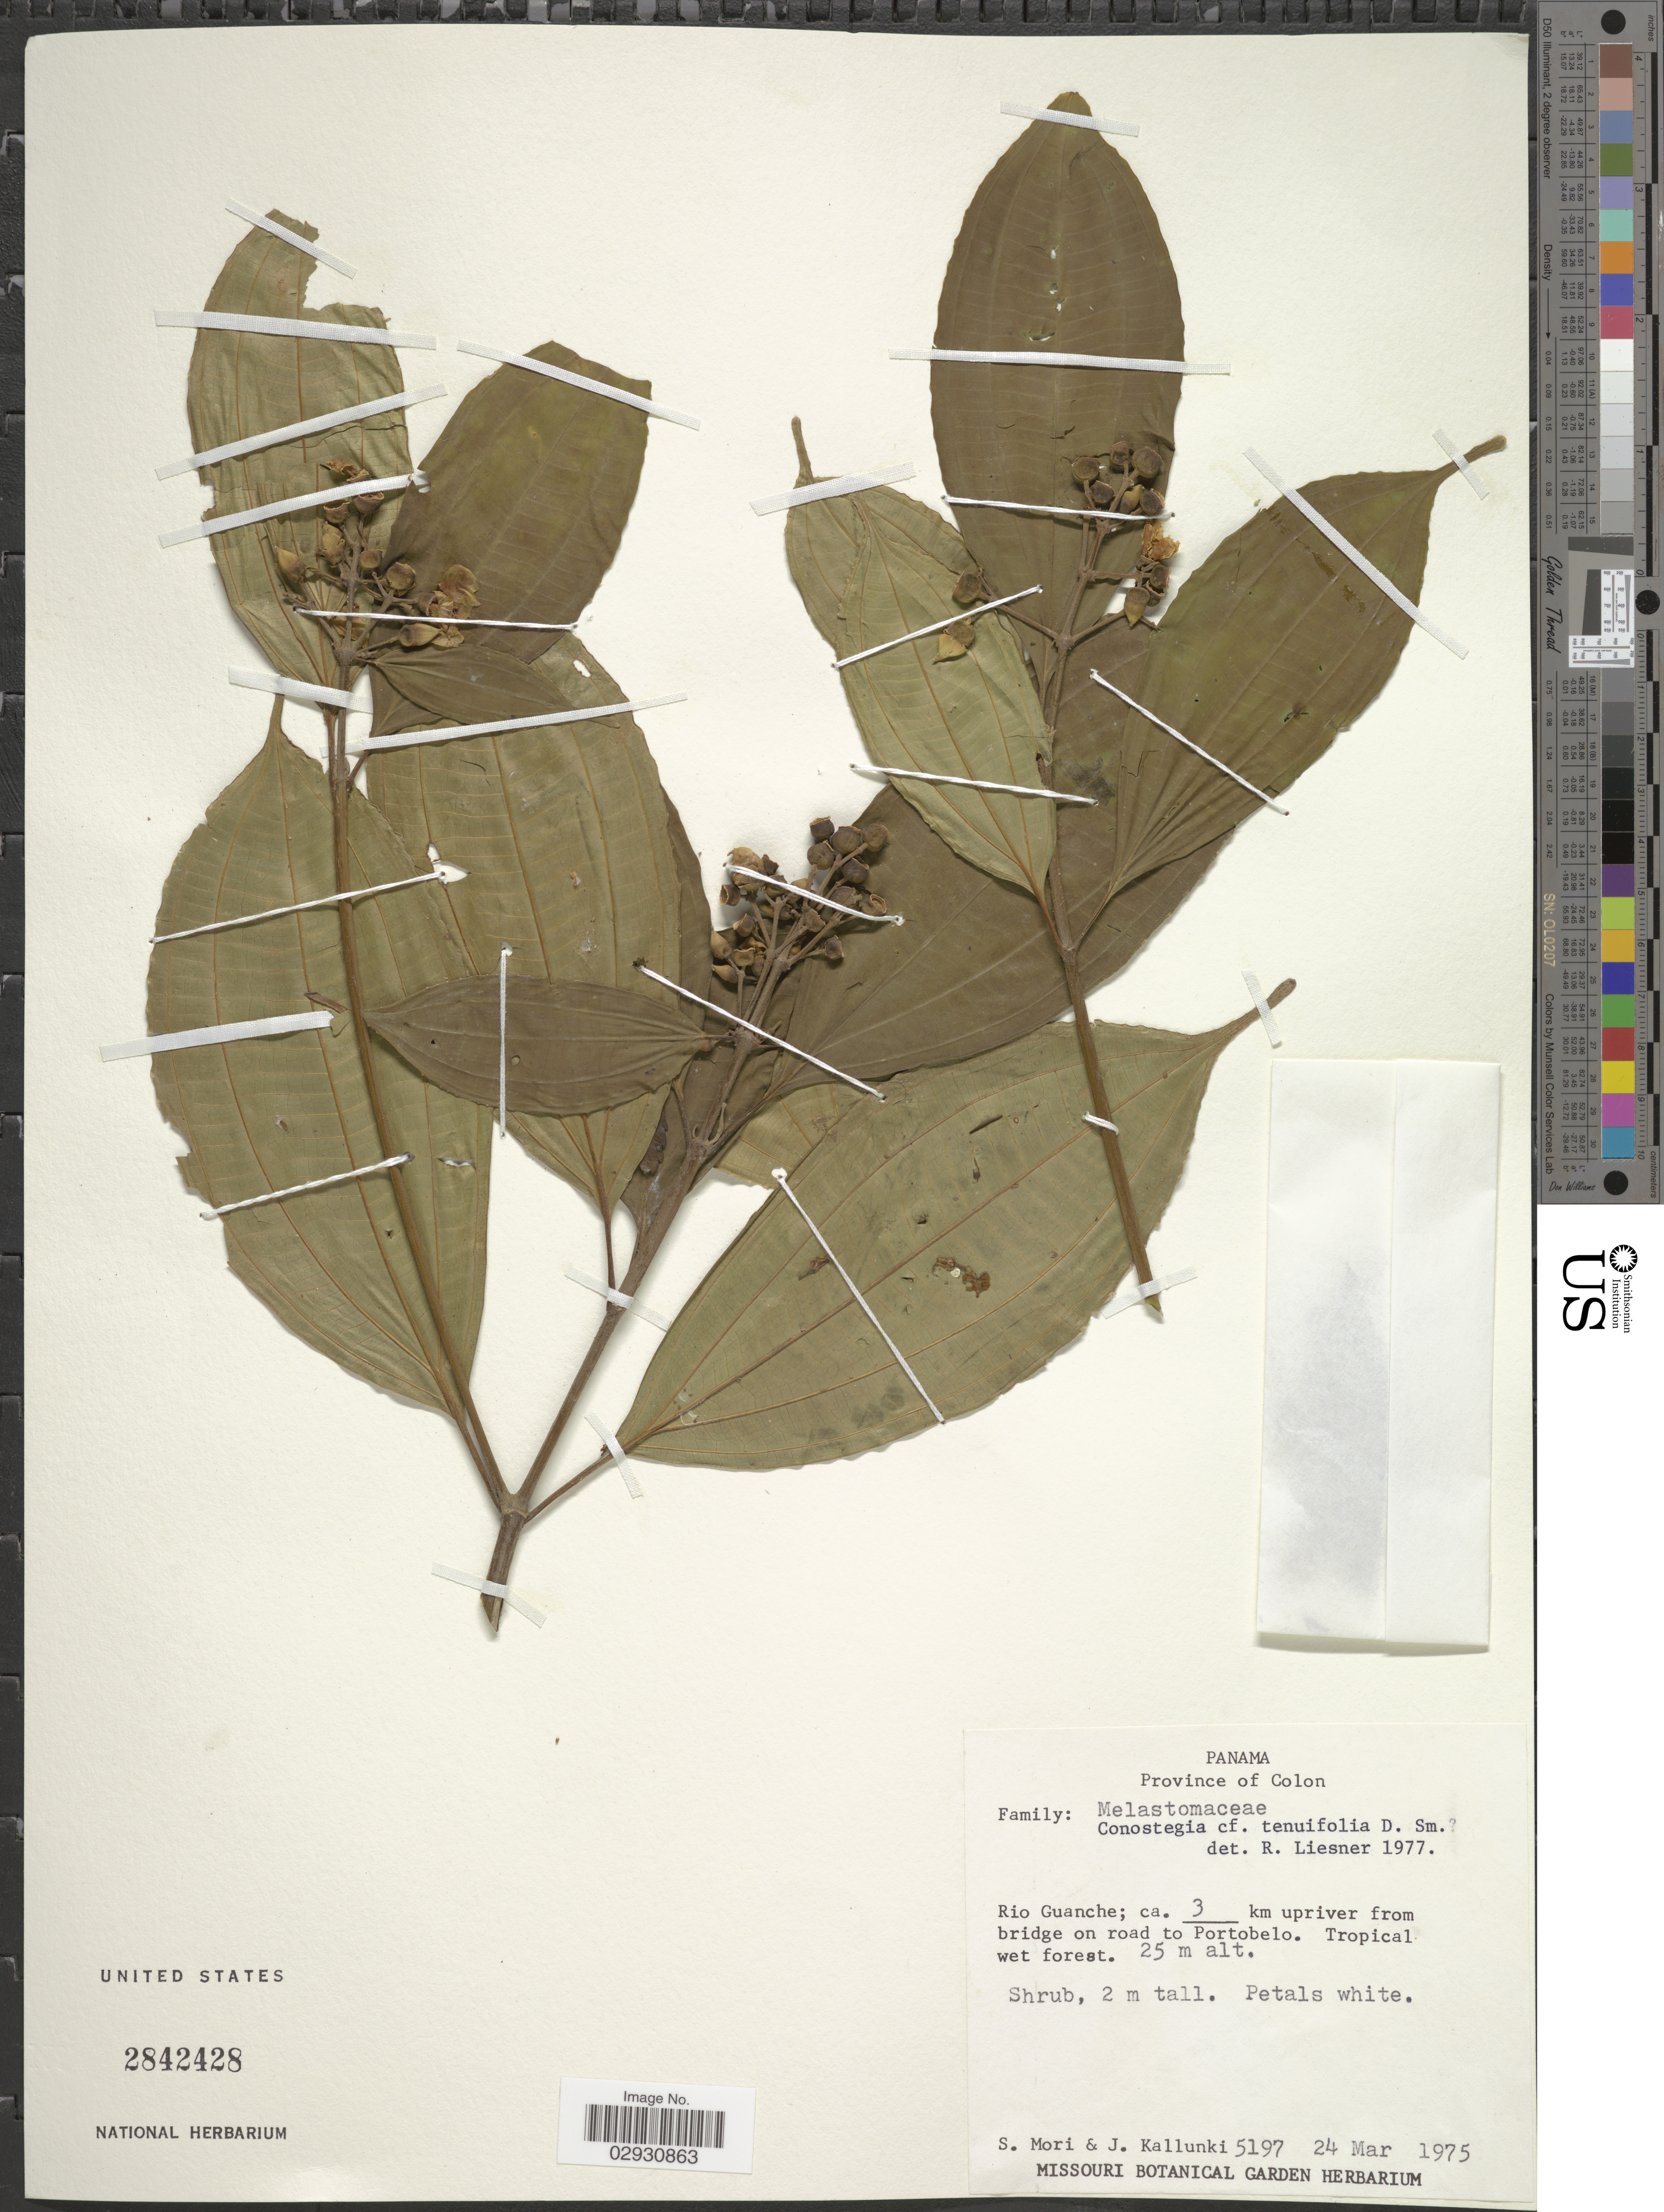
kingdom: Plantae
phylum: Tracheophyta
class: Magnoliopsida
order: Myrtales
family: Melastomataceae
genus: Conostegia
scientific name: Conostegia tenuifolia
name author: Donn. Sm.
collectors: S. Mori & J. Kallunki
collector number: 5197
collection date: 1975-03-24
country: Panama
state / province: Colón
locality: Rio Guanche; ca. 3 km upriver from bridge on road to Portobelo.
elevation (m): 25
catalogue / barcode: US 2842428